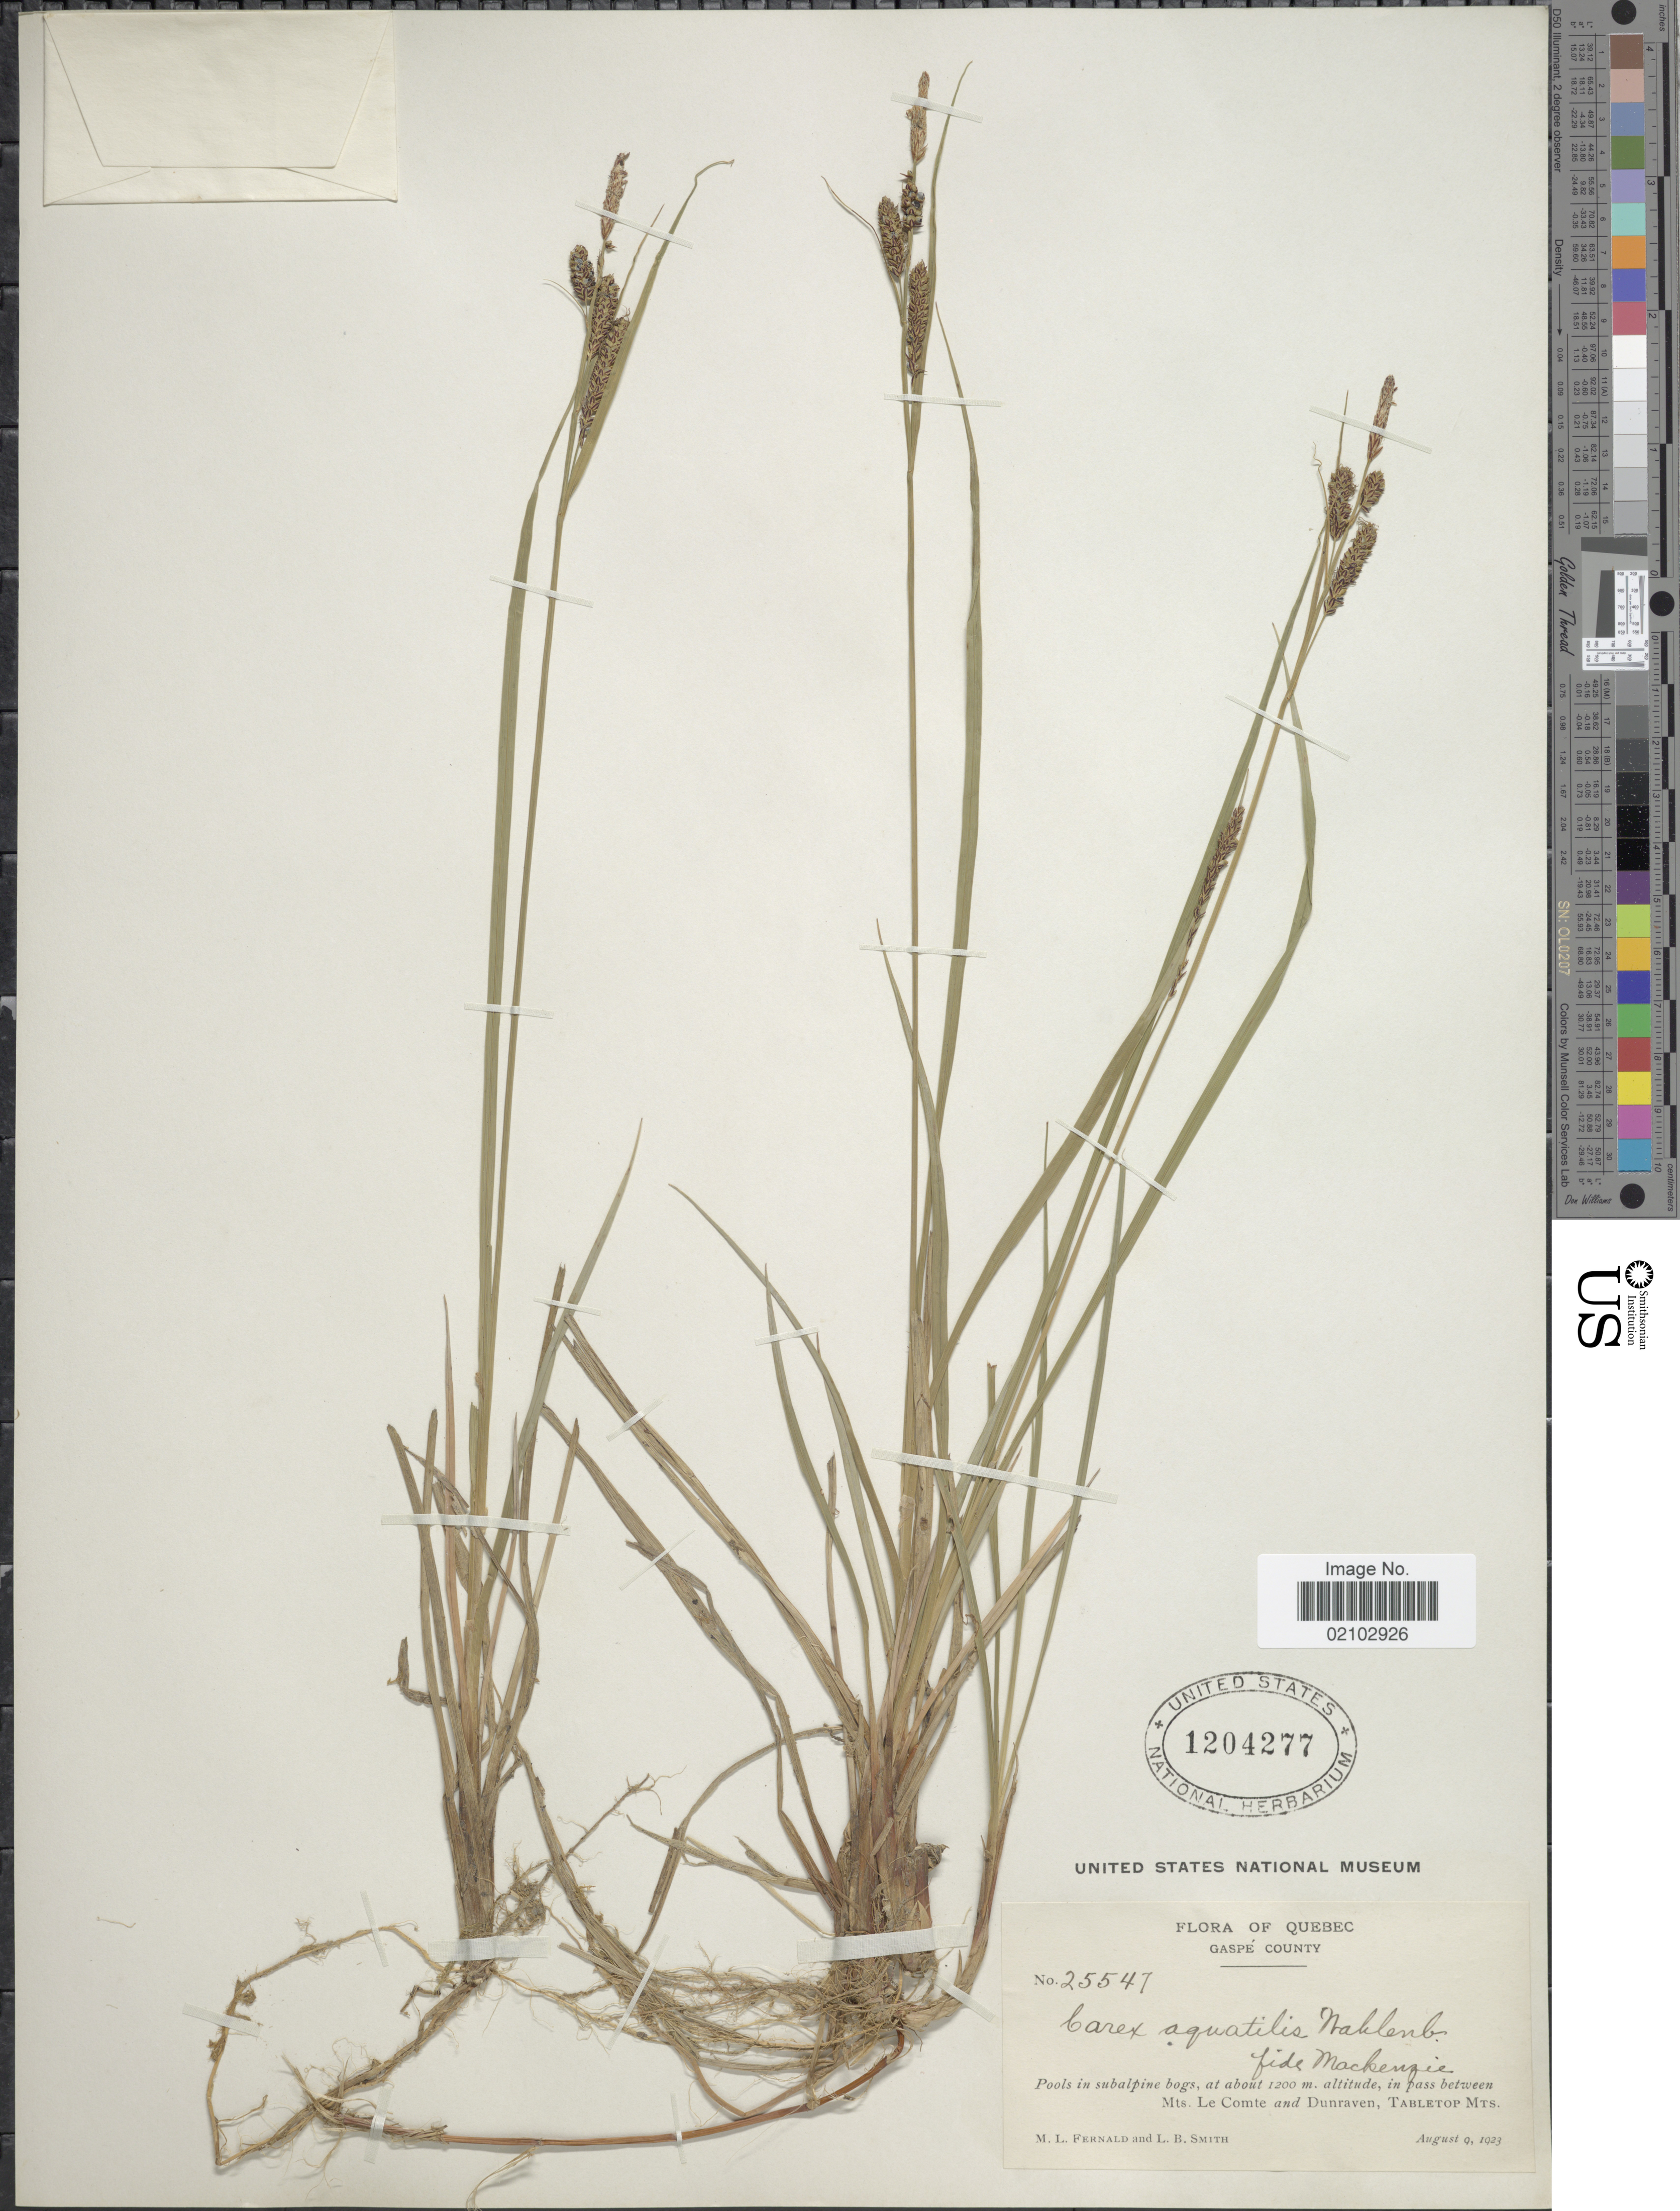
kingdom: Plantae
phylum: Tracheophyta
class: Liliopsida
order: Poales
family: Cyperaceae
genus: Carex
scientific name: Carex aquatilis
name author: Wahlenb.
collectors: M. L. Fernald, E. B. Bartram & L. Smith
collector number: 25547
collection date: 1923-08-09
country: Canada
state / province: Quebec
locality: Gaspe County, fide Mackenzie, pools in subalpine bogs, in pass between Mts. Le Comte and Dunraven, Tabletop Mts.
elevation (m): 1200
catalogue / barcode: US 1204277